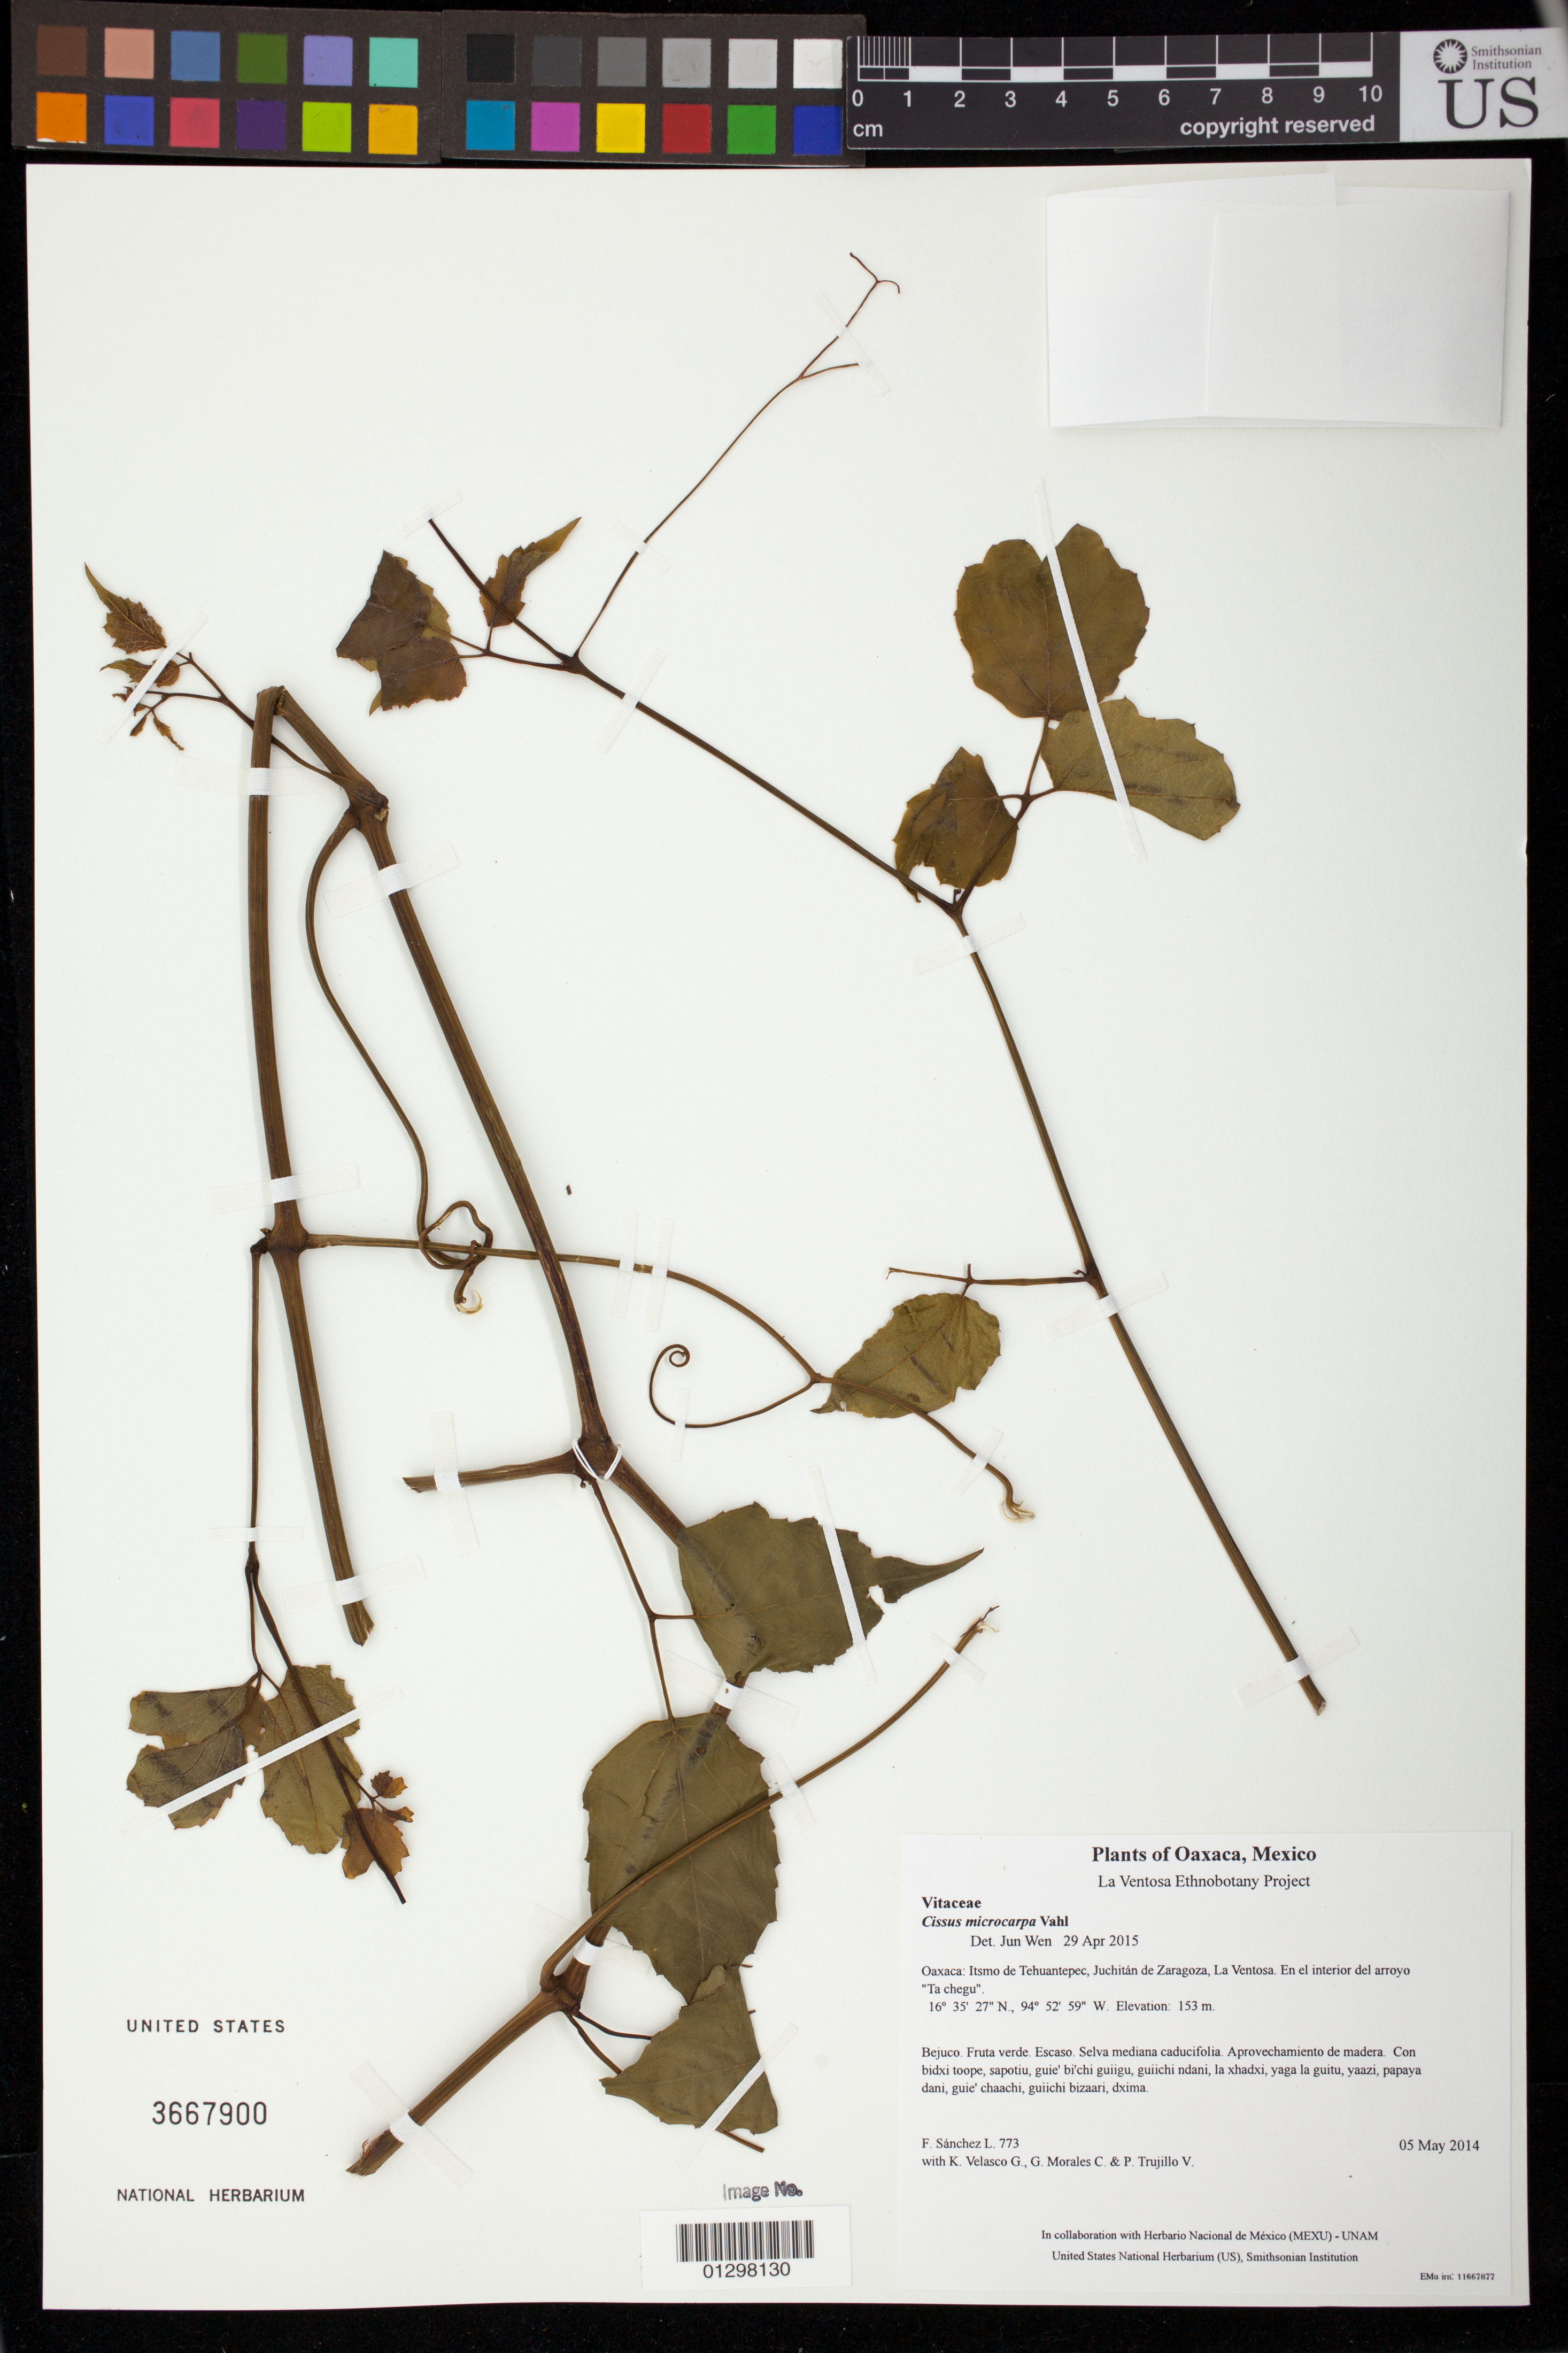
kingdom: Plantae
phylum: Tracheophyta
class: Magnoliopsida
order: Vitales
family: Vitaceae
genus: Cissus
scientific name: Cissus microcarpa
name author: Vahl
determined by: Wen, Jun, (BOT), Smithsonian Institution - National Museum of Natural History (UNITED STATES)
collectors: F. Sánchez L., K. Velasco G., G. Morales C. & P. Trujillo V.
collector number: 773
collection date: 2014-05-05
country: Mexico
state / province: Oaxaca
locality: Itsmo de Tehuantepec, Juchitán de Zaragoza, La Ventosa. En el interior del arroyo "Ta chegu".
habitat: Selva mediana caducifolia. Aprovechamiento de madera.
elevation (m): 153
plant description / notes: MEXU, SERO, US; Luba'. Cuaananaxhi naga'. Huaxie'.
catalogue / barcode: US 3667900